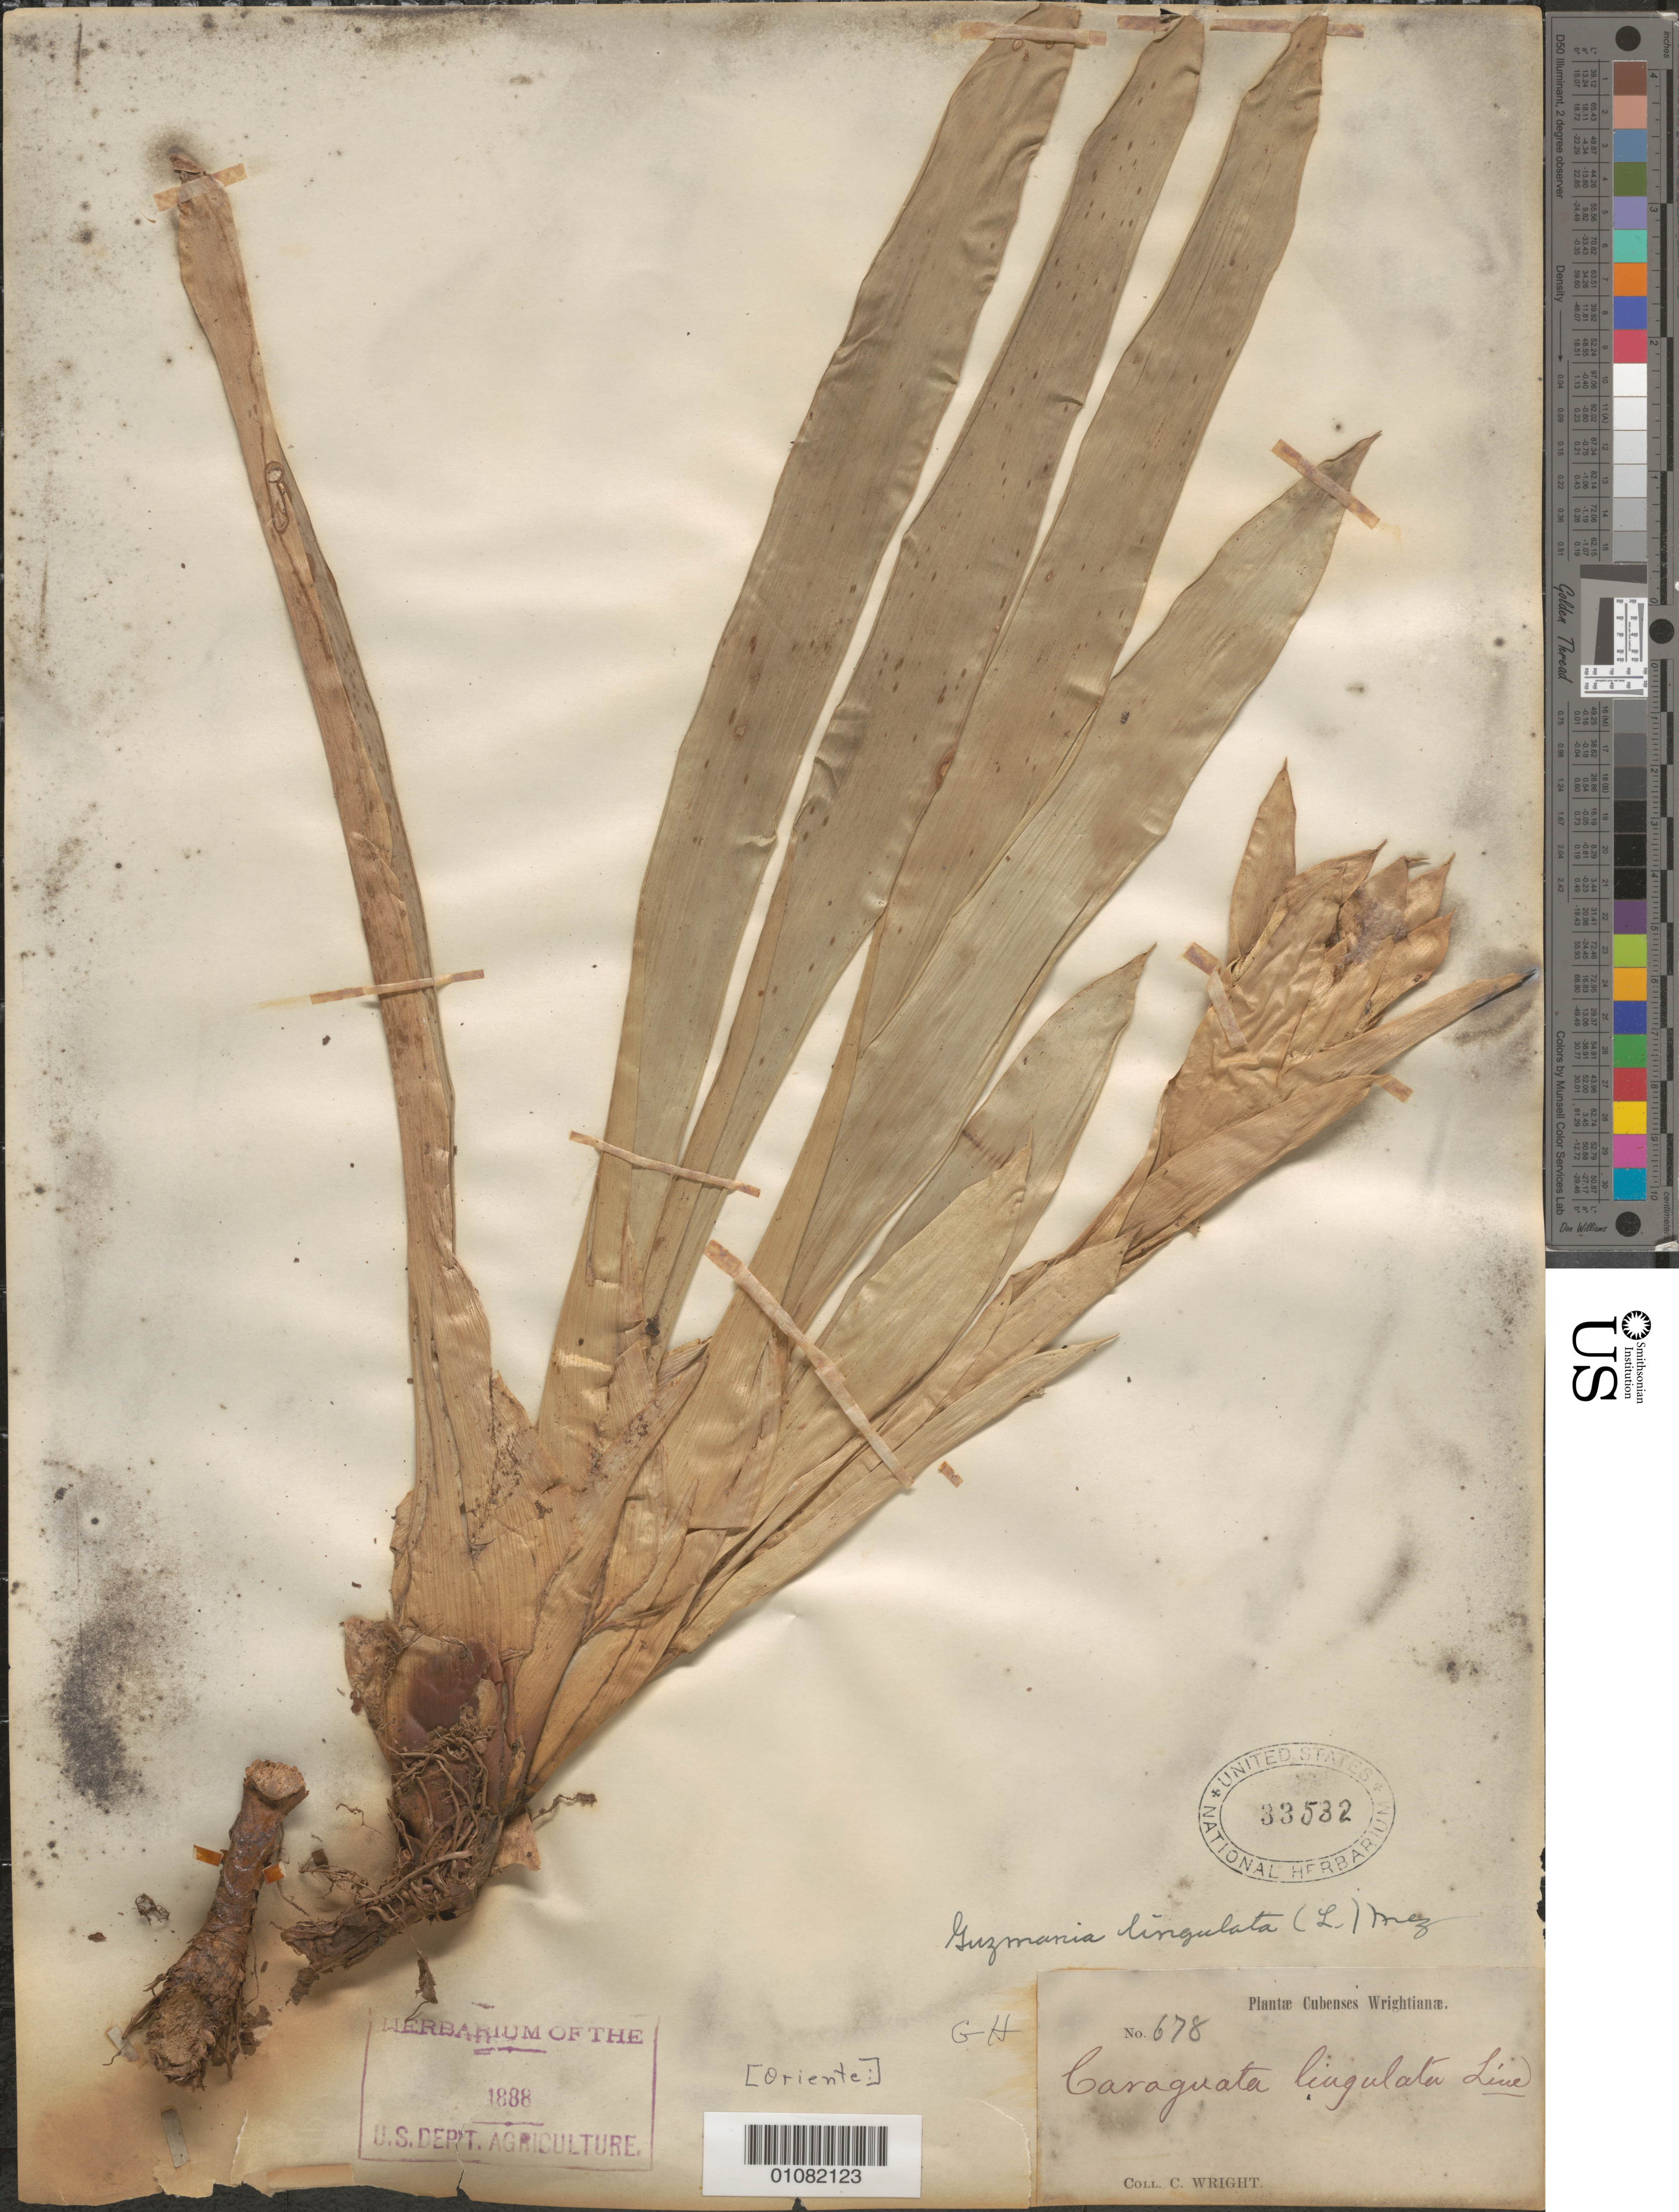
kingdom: Plantae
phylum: Tracheophyta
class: Liliopsida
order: Poales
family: Bromeliaceae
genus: Guzmania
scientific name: Guzmania lingulata var. lingulata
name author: (L.) Mez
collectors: C. Wright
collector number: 678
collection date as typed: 1800 to 1899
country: Cuba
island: Cuba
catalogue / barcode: US 33532